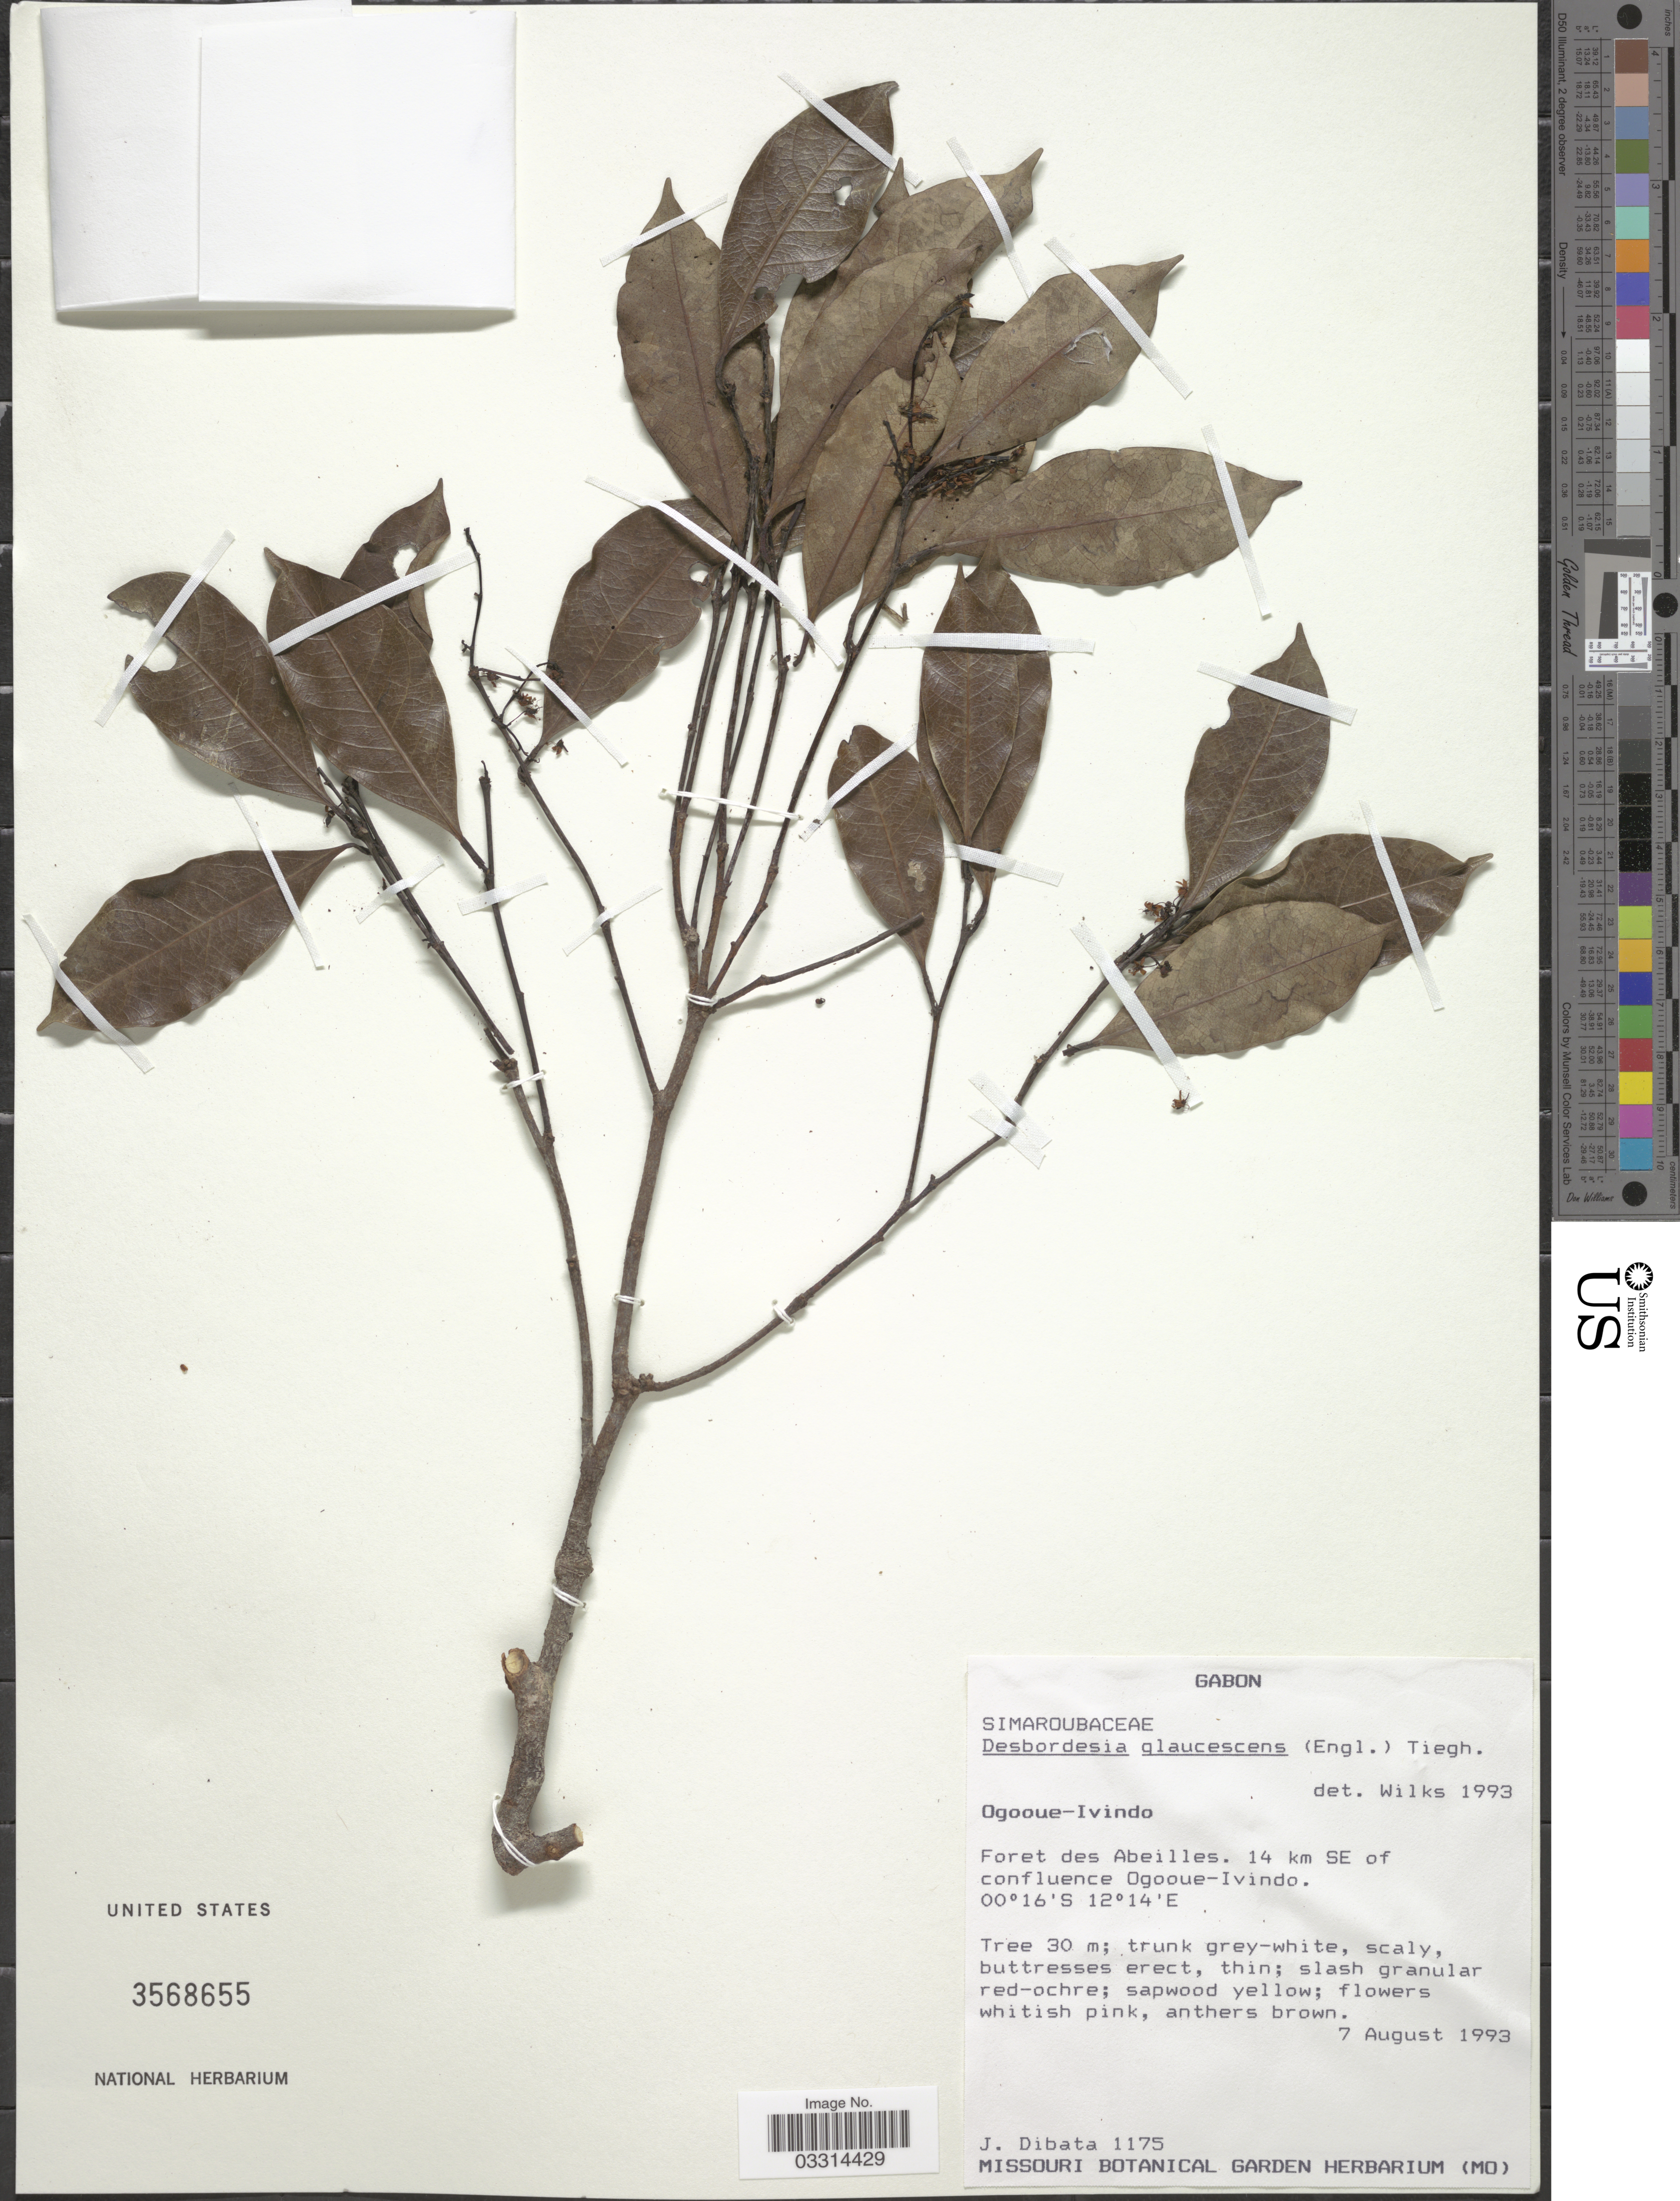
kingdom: Plantae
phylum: Tracheophyta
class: Magnoliopsida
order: Malpighiales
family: Irvingiaceae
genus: Desbordesia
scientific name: Desbordesia glaucescens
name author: (Engl.) Tiegh.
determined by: Wilks, C.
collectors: J. Dibata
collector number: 1175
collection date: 1993-08-07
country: Gabon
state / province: Ogooue-Ivindo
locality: Foret des Abeilles. 14 km SE of confluence Ogooue-Ivindo.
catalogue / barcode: US 3568655